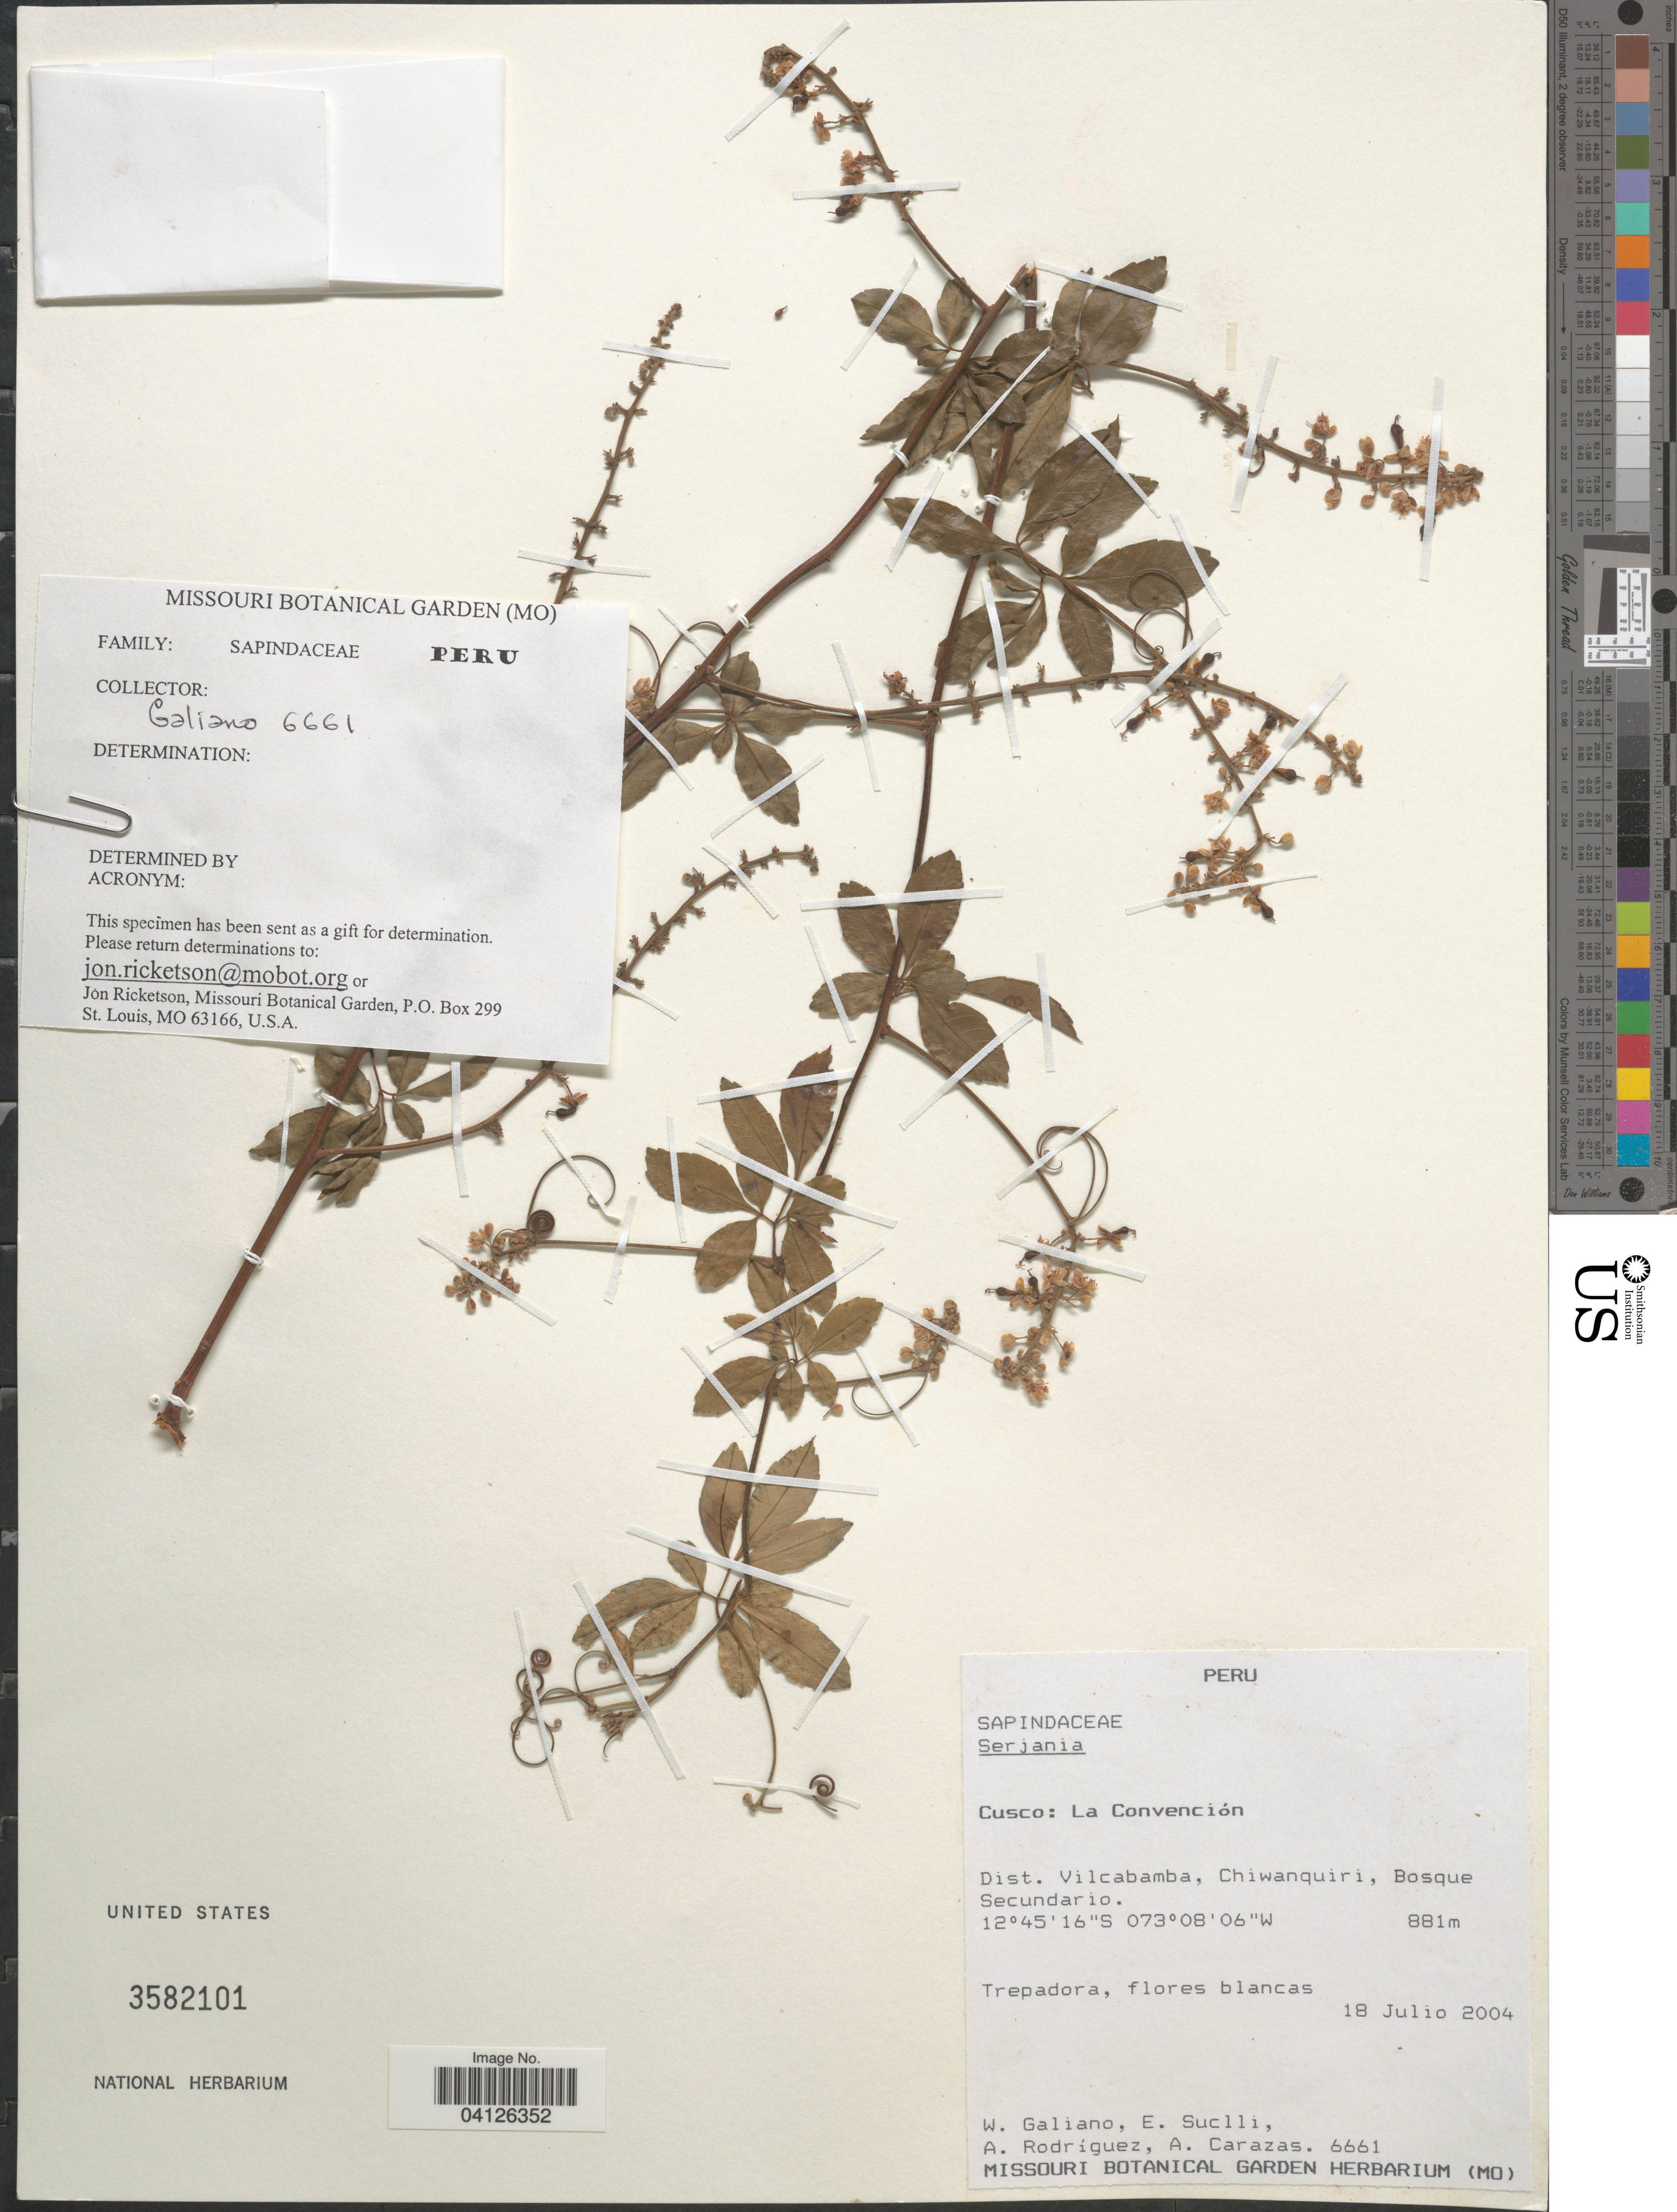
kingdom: Plantae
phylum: Tracheophyta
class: Magnoliopsida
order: Sapindales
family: Sapindaceae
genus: Serjania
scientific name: Serjania sp.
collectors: W. Galiano, E. Suclli, A. Rodríguez & A. Carazas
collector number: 6661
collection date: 2004-07-18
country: Peru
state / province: Cusco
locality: La Convención. Dist. Vilcabamba, Chiwanquiri.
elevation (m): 881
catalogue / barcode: US 3582101